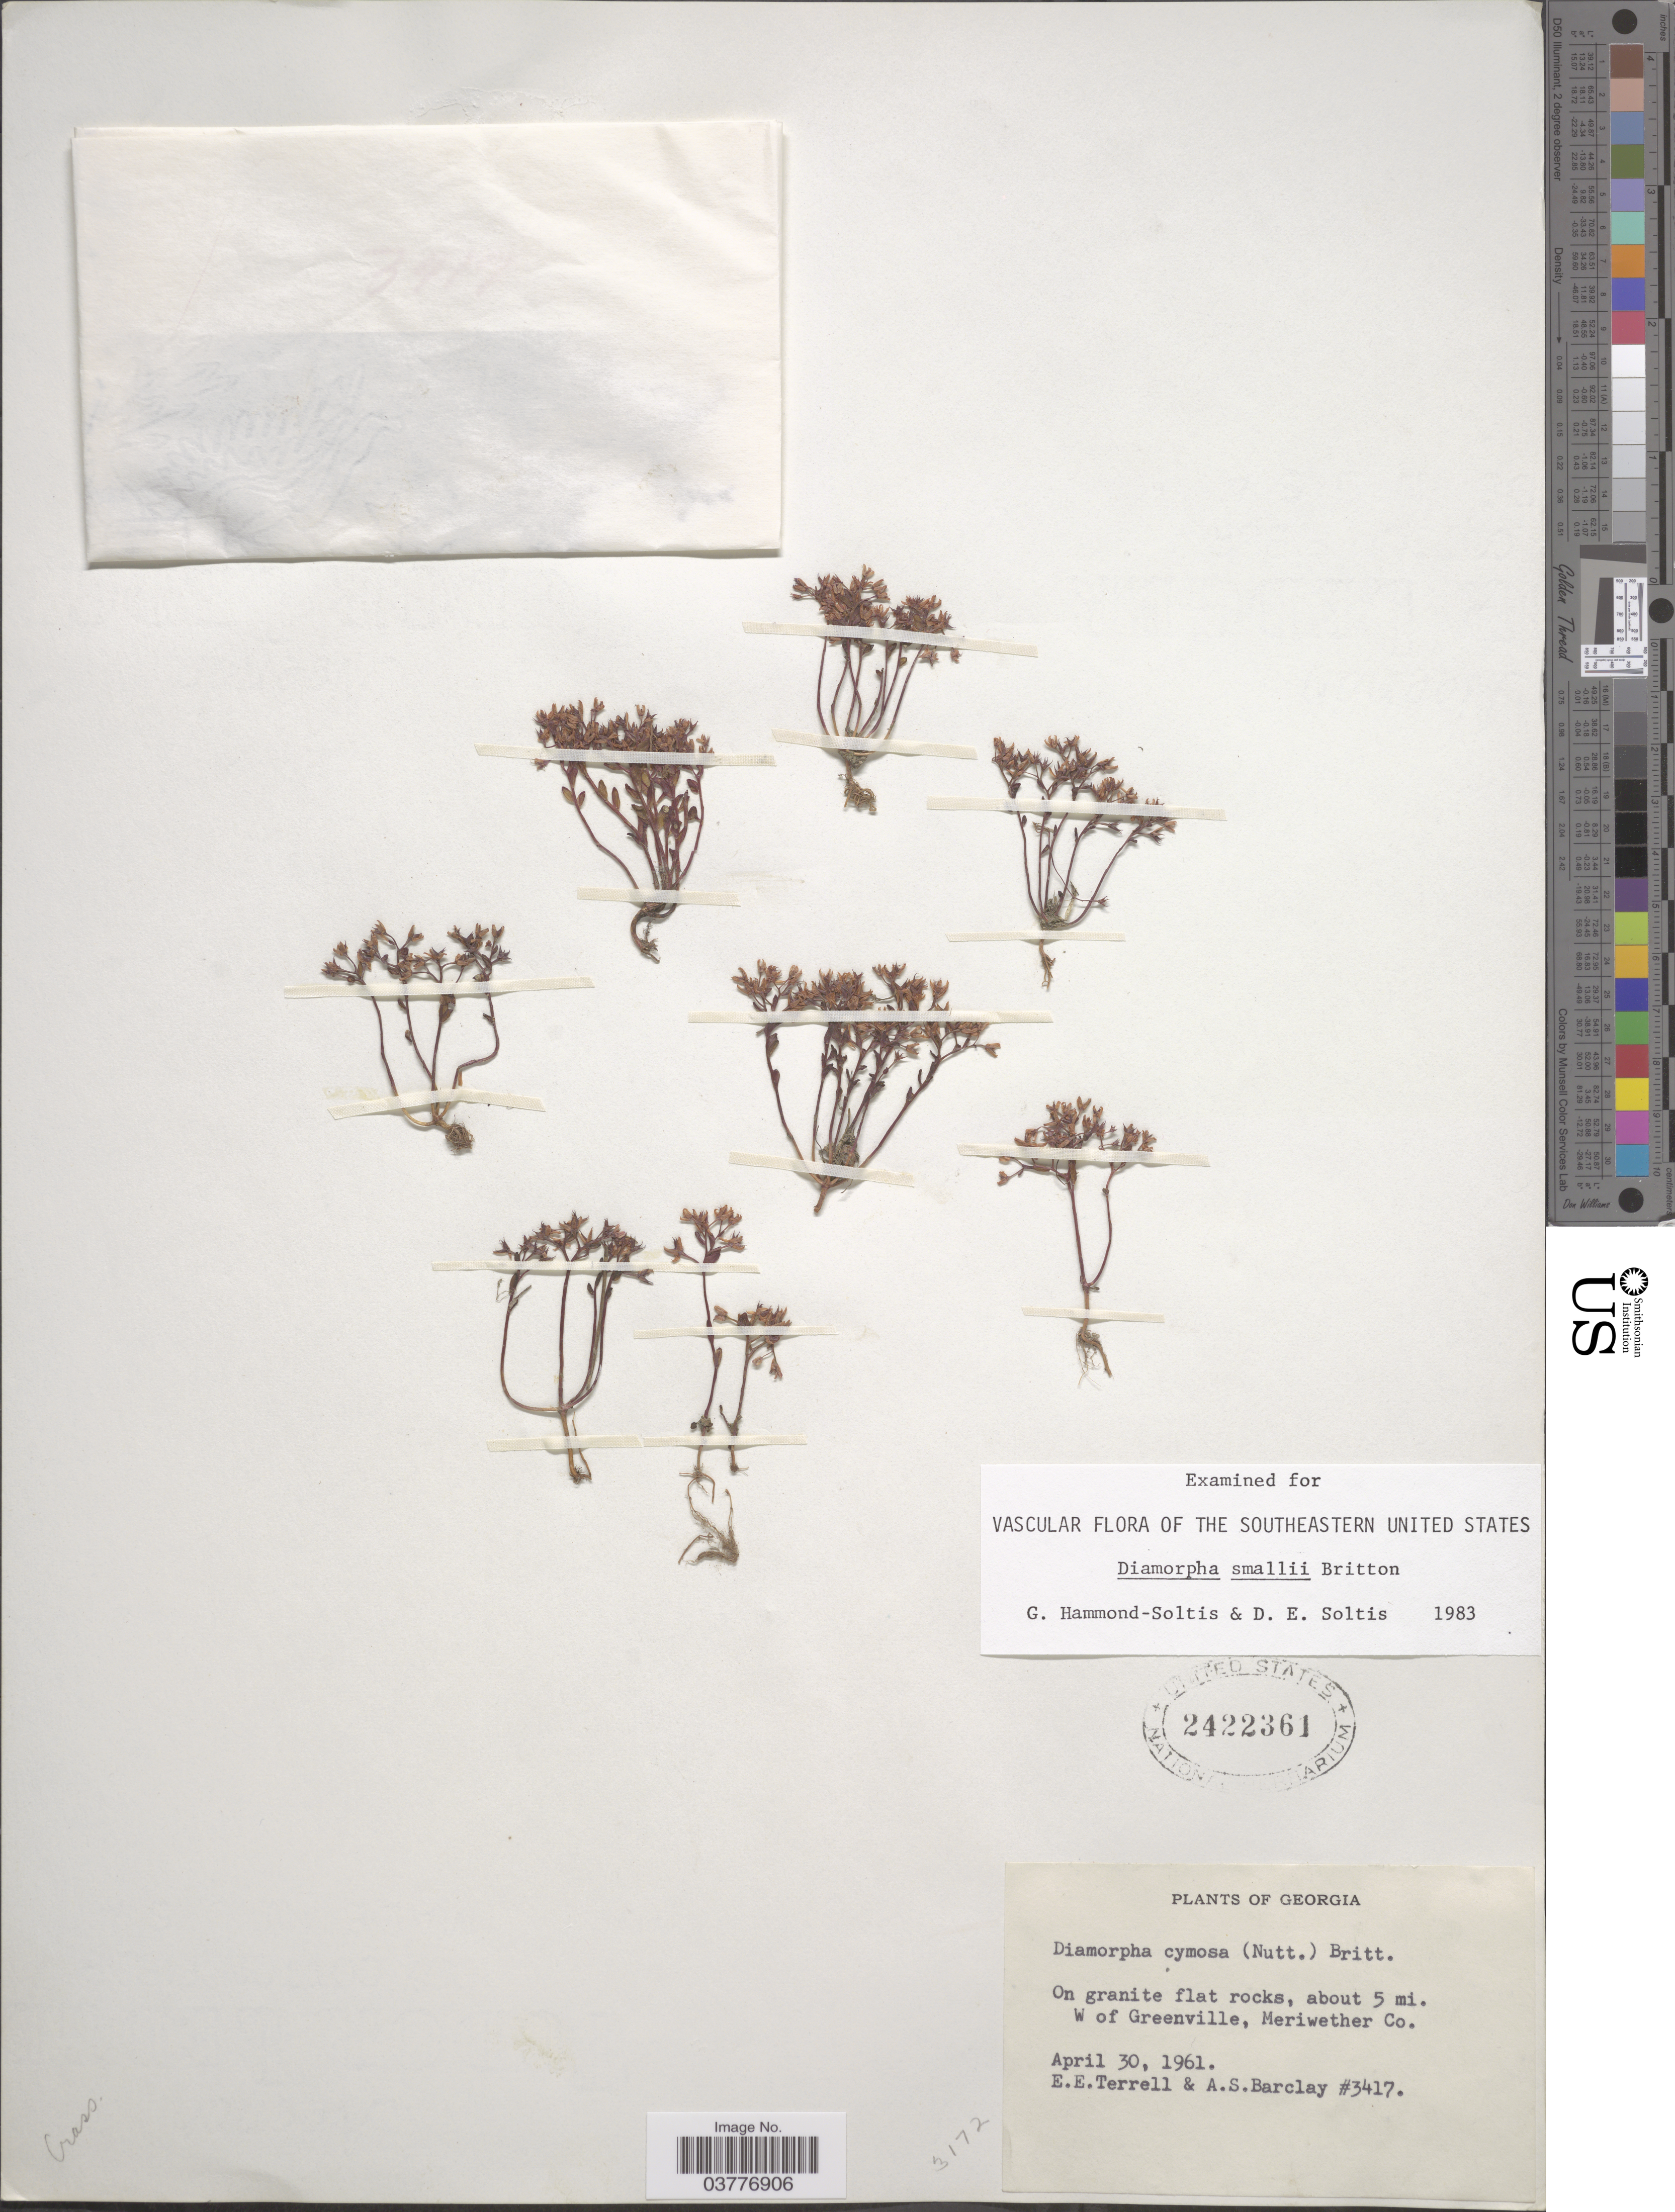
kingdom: Plantae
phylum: Tracheophyta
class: Magnoliopsida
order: Saxifragales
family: Crassulaceae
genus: Sedum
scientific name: Sedum smallii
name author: (Britton) H.E. Ahles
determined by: Strong, Mark T., (BOT), Smithsonian Institution - National Museum of Natural History (UNITED STATES)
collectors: E. Terrel & A. S. Barclay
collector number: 3417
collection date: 1961-04-30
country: United States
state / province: Georgia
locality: About 5 mi. W of Greenville, Meriwether Co.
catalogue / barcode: US 2422361